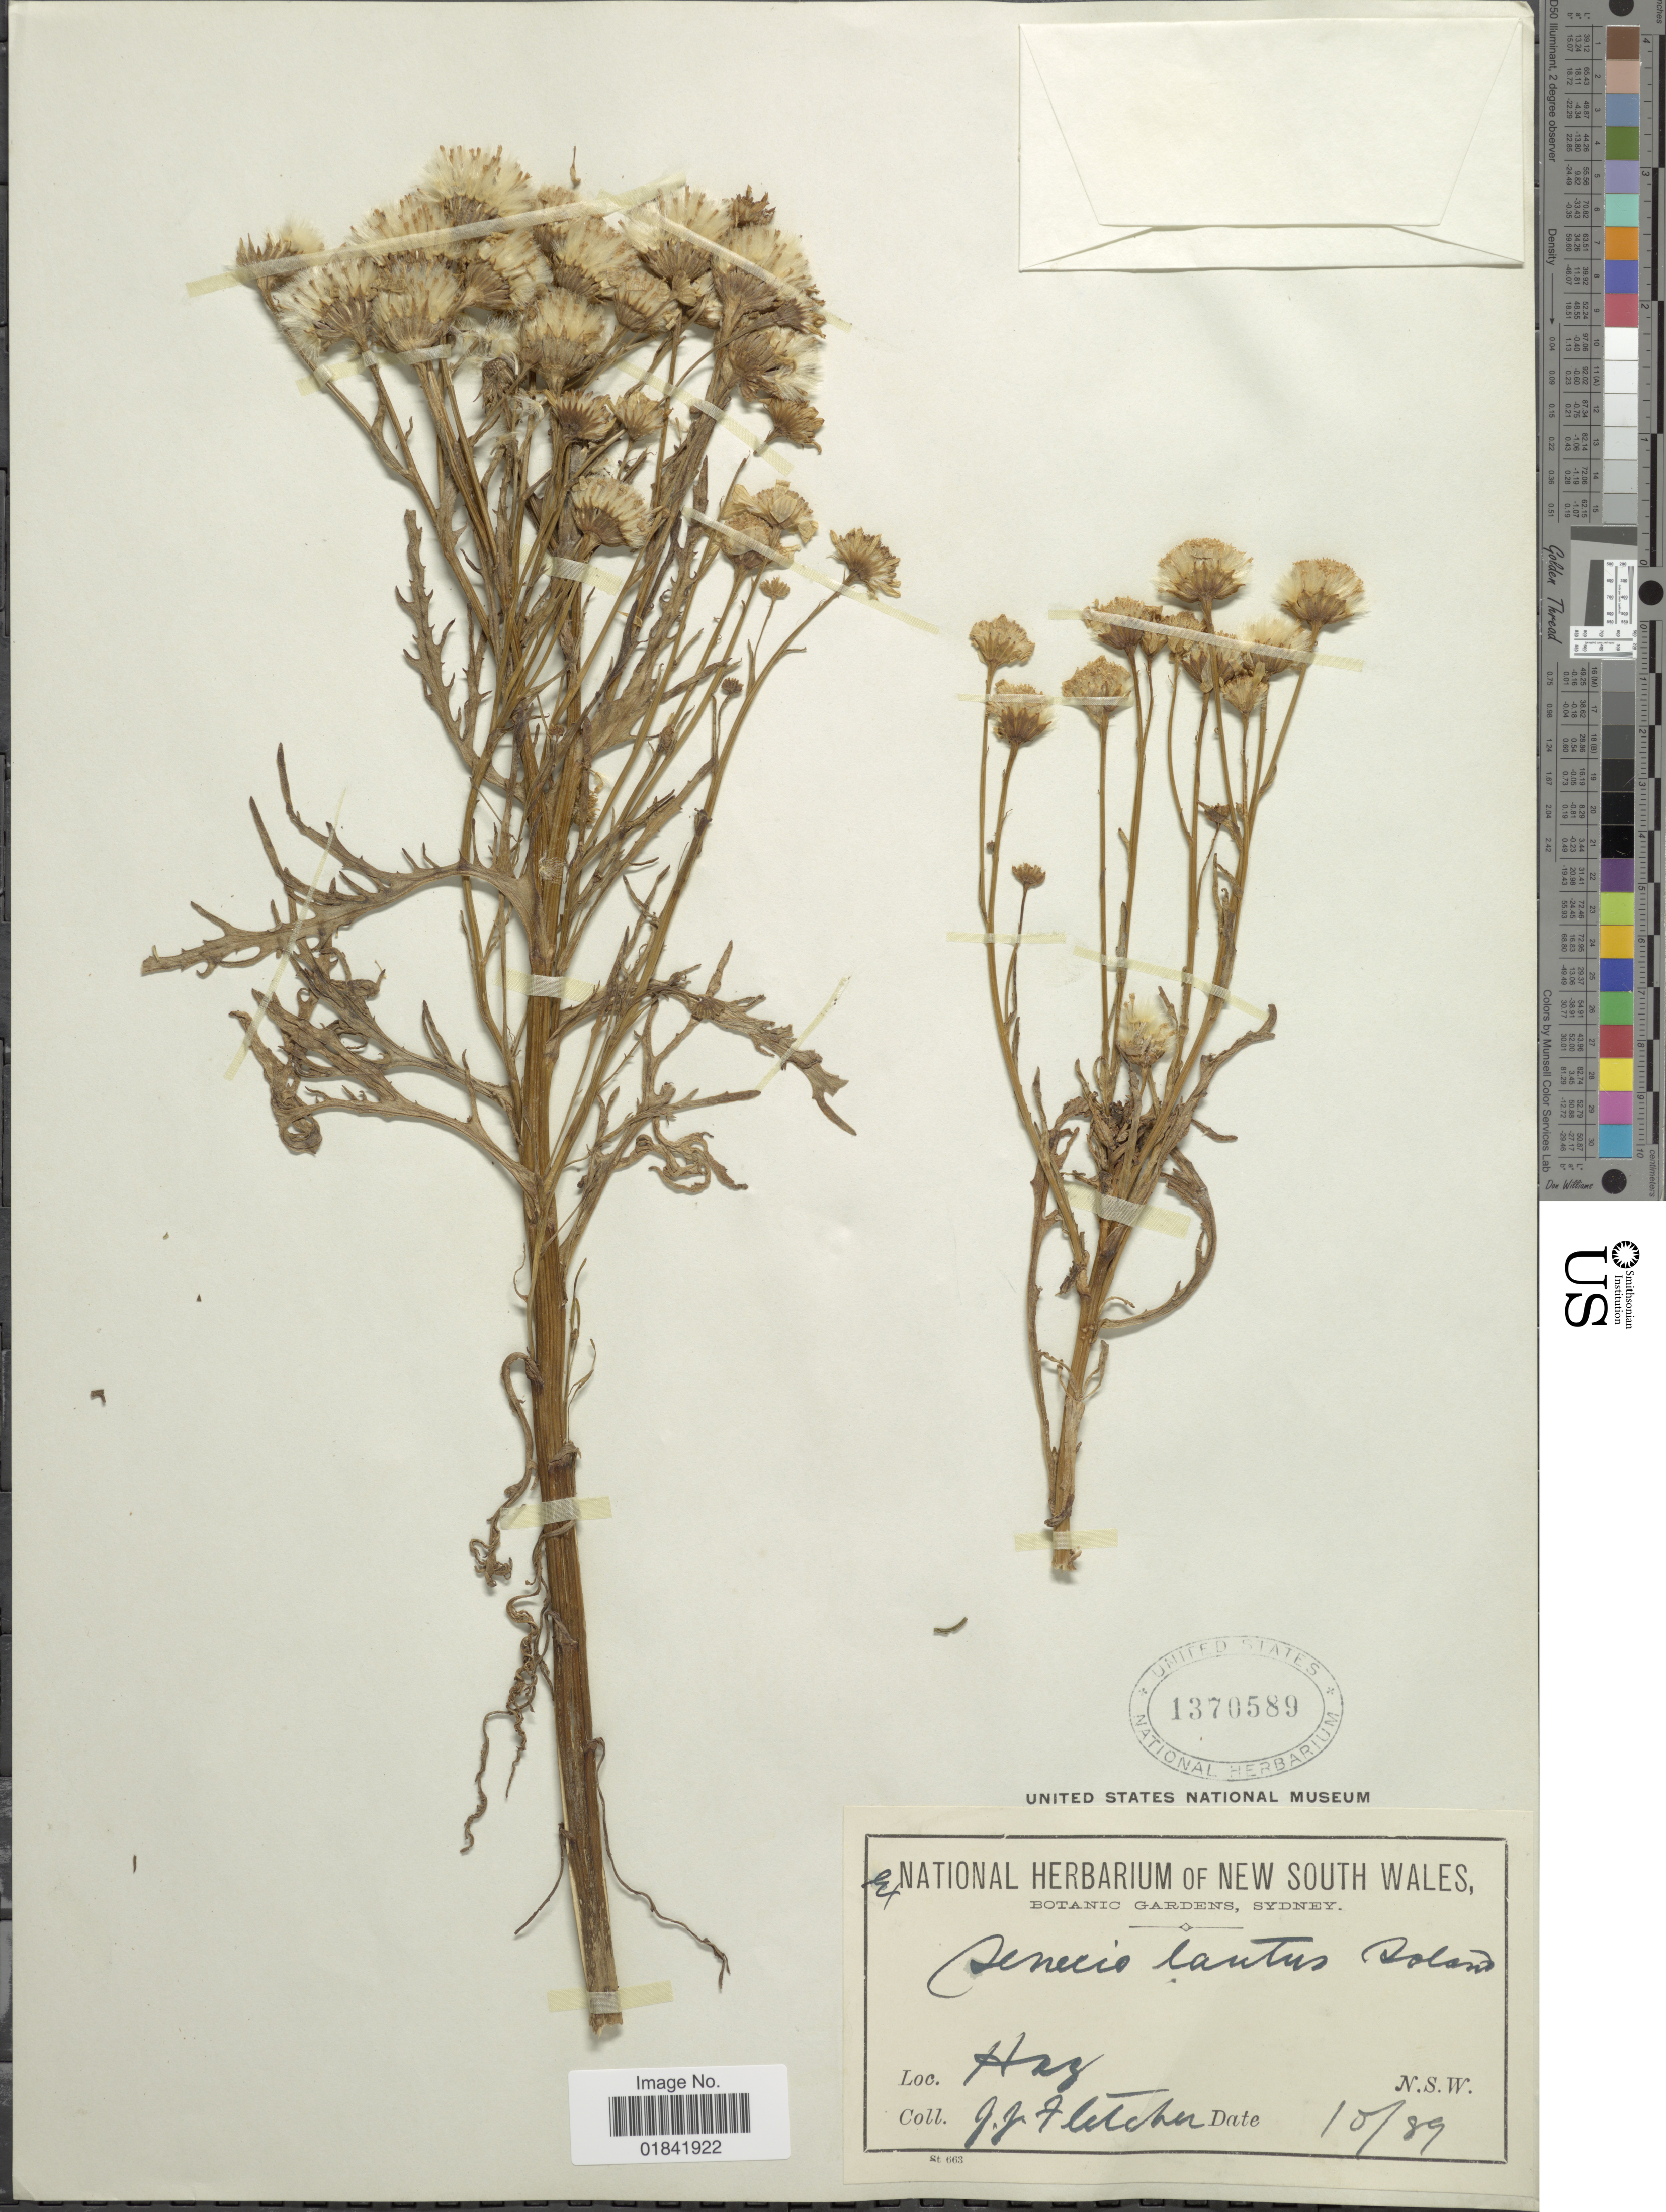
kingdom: Plantae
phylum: Tracheophyta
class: Magnoliopsida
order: Asterales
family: Asteraceae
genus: Senecio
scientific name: Senecio lautus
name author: Sol. ex G. Forst.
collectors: J. Fletcher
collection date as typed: Transcribed d/m/y: /10/89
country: Australia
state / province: New South Wales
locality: Haz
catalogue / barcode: US 1370589